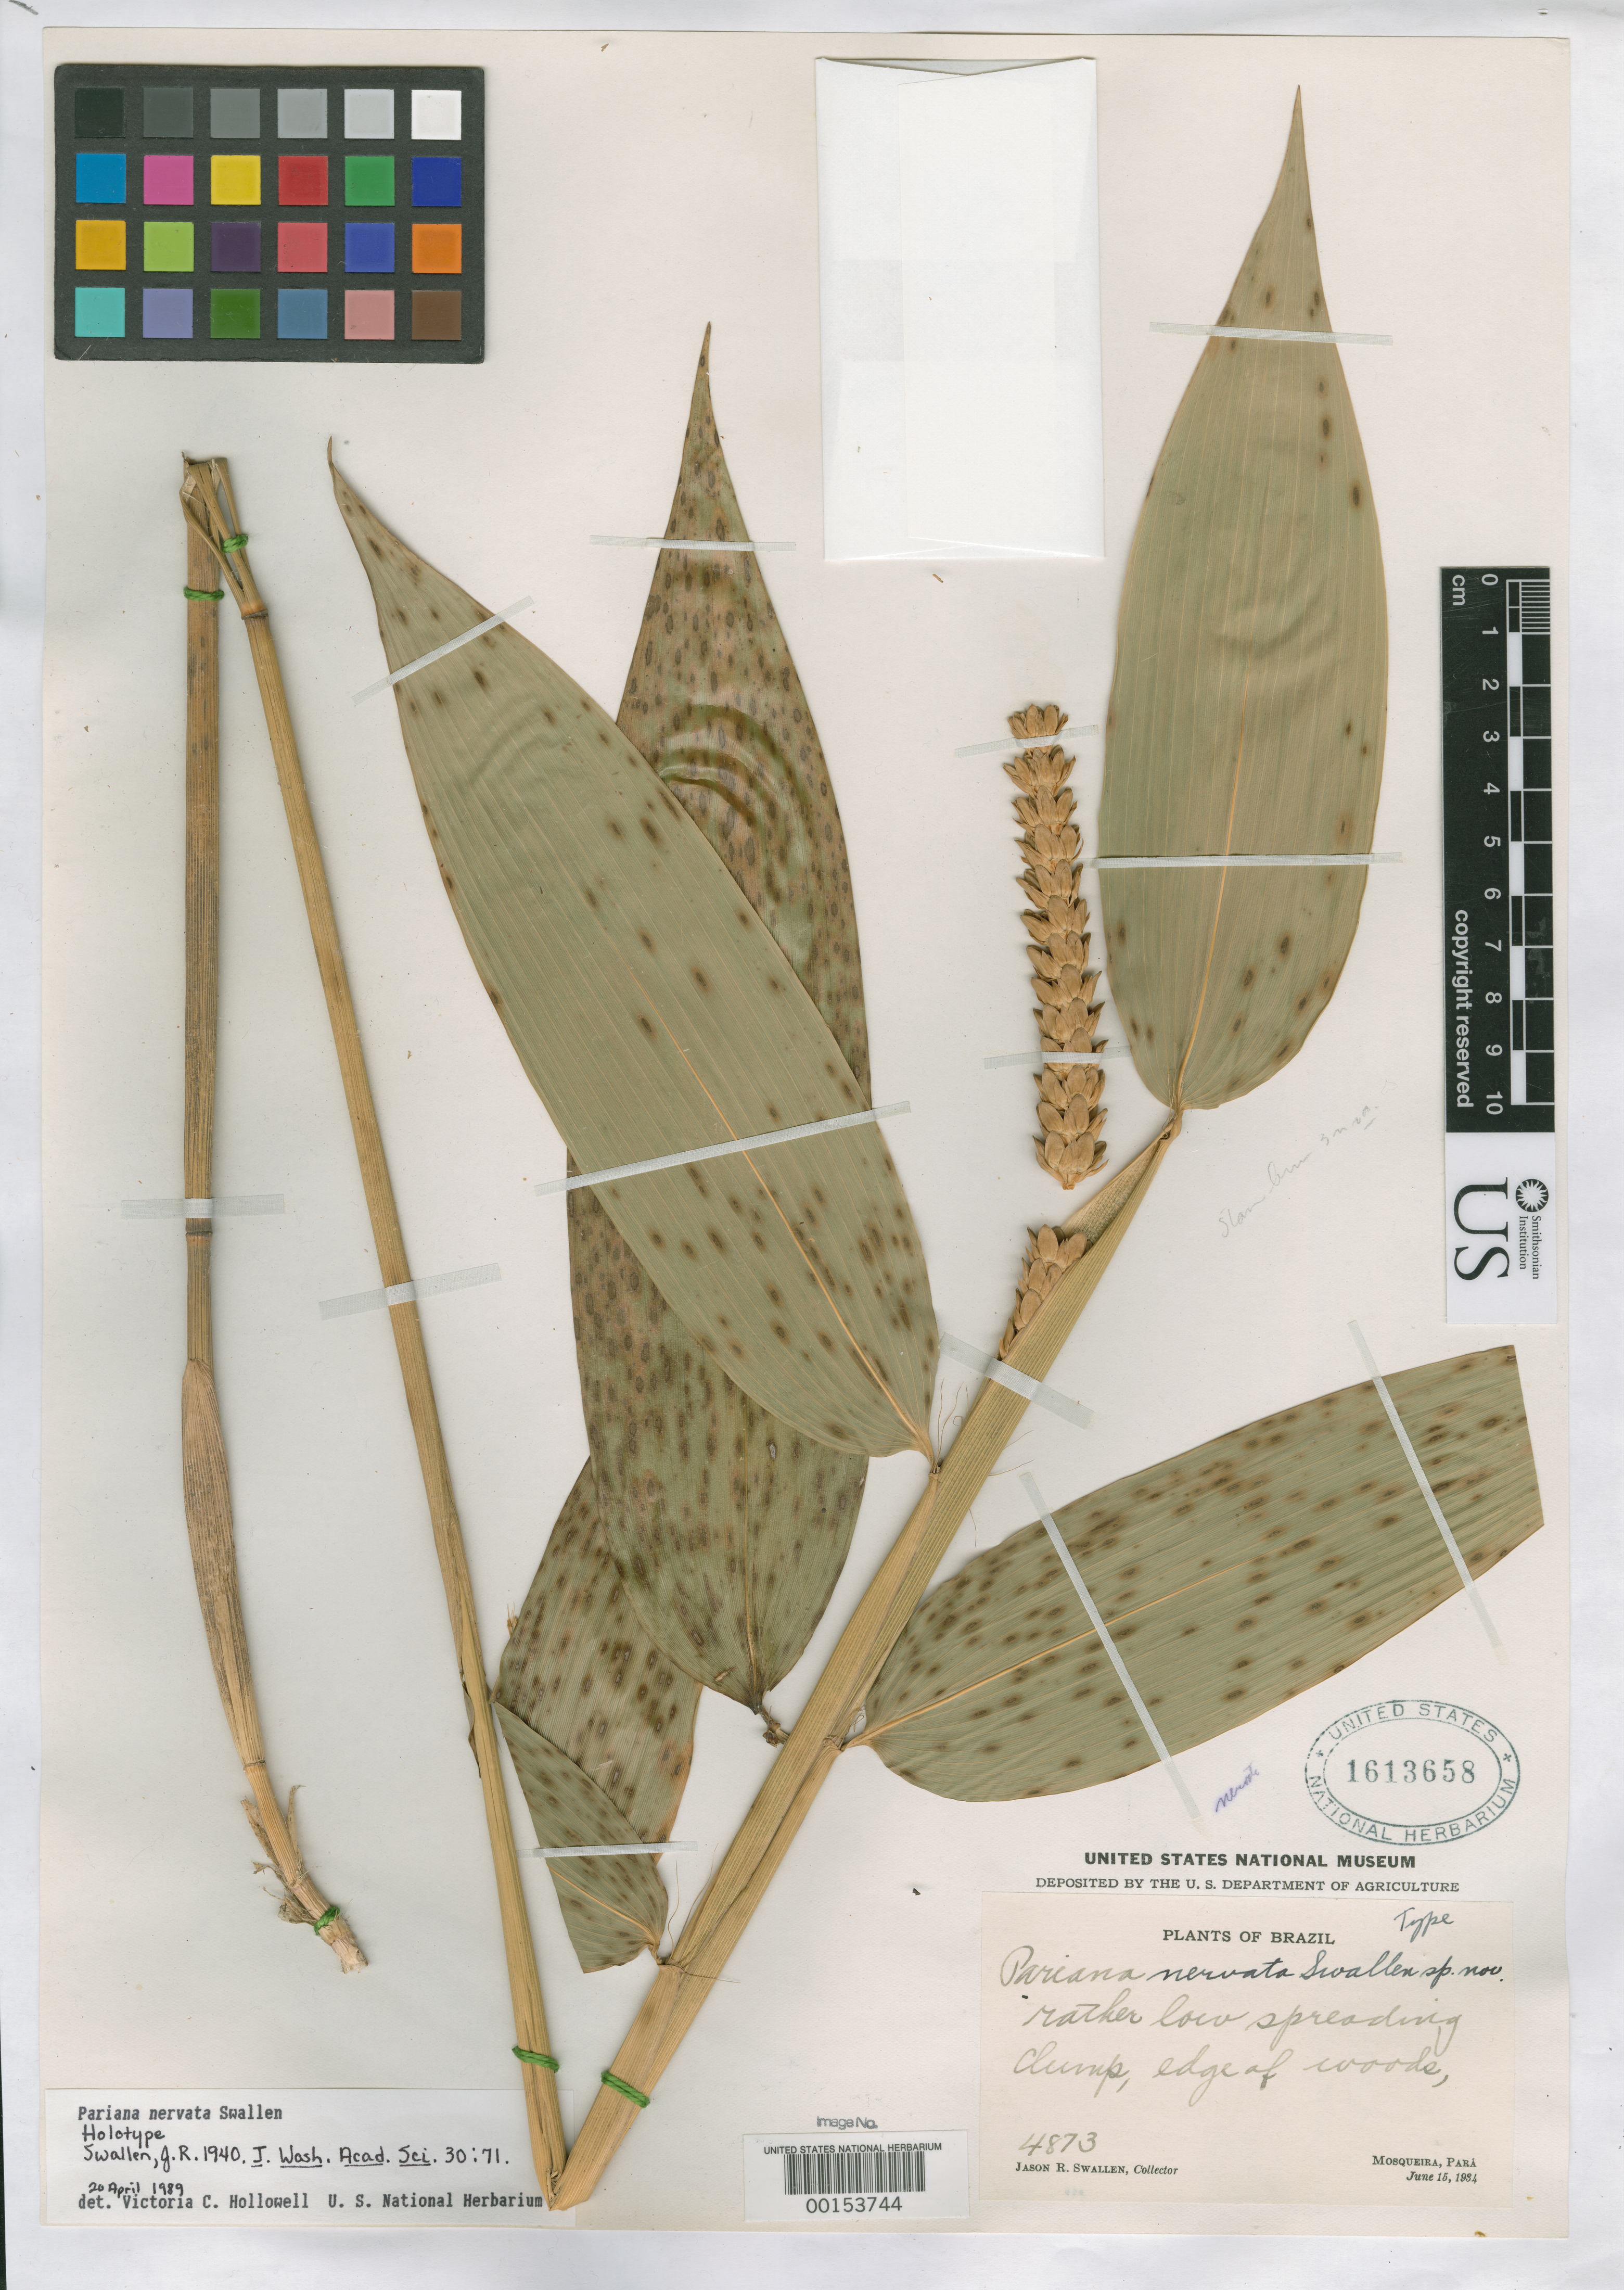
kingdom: Plantae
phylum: Tracheophyta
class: Liliopsida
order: Poales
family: Poaceae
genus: Pariana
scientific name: Pariana nervata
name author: Swallen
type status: Holotype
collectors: J. R. Swallen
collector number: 4873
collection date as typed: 15 Jun 1934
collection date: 1934-06-15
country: Brazil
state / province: Pará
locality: Mosqueira, near Belem.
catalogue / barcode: US 1613658